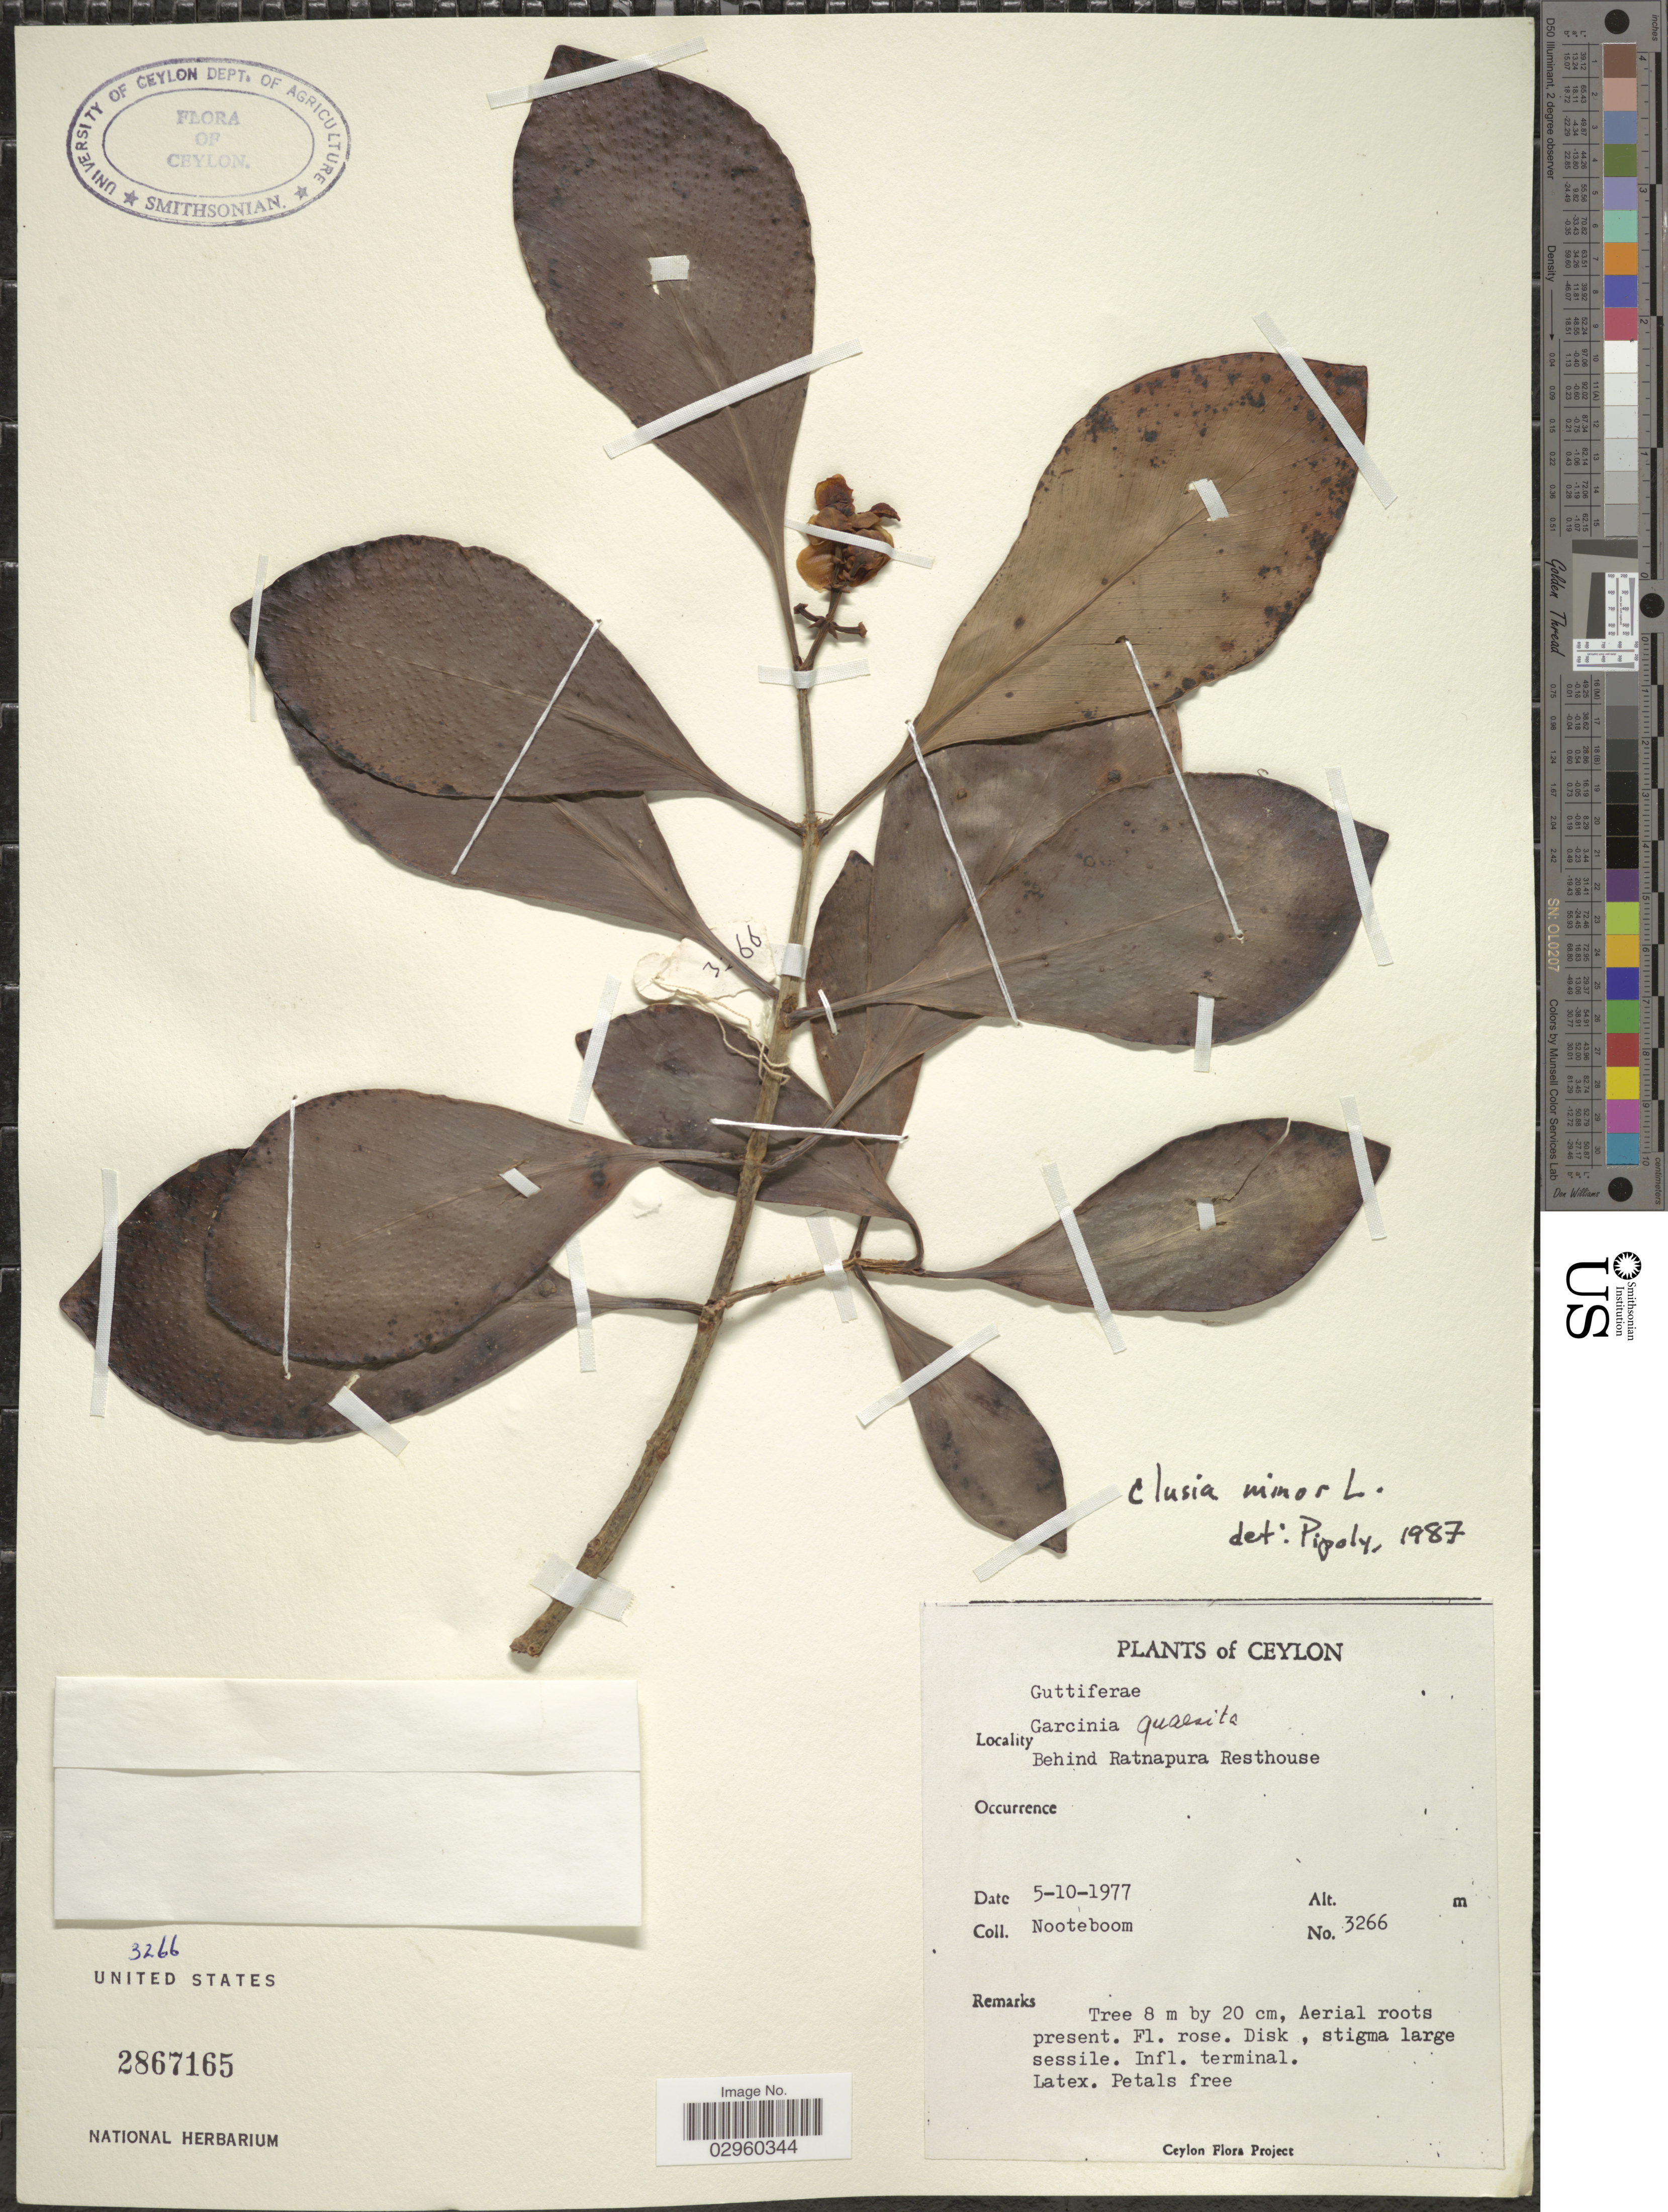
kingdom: Plantae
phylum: Tracheophyta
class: Magnoliopsida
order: Malpighiales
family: Clusiaceae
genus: Clusia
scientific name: Clusia minor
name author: L.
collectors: Nooteboom, --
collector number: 3266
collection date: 1977-10-05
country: Sri Lanka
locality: Behind Ratnapura Resthouse.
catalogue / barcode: US 2867165